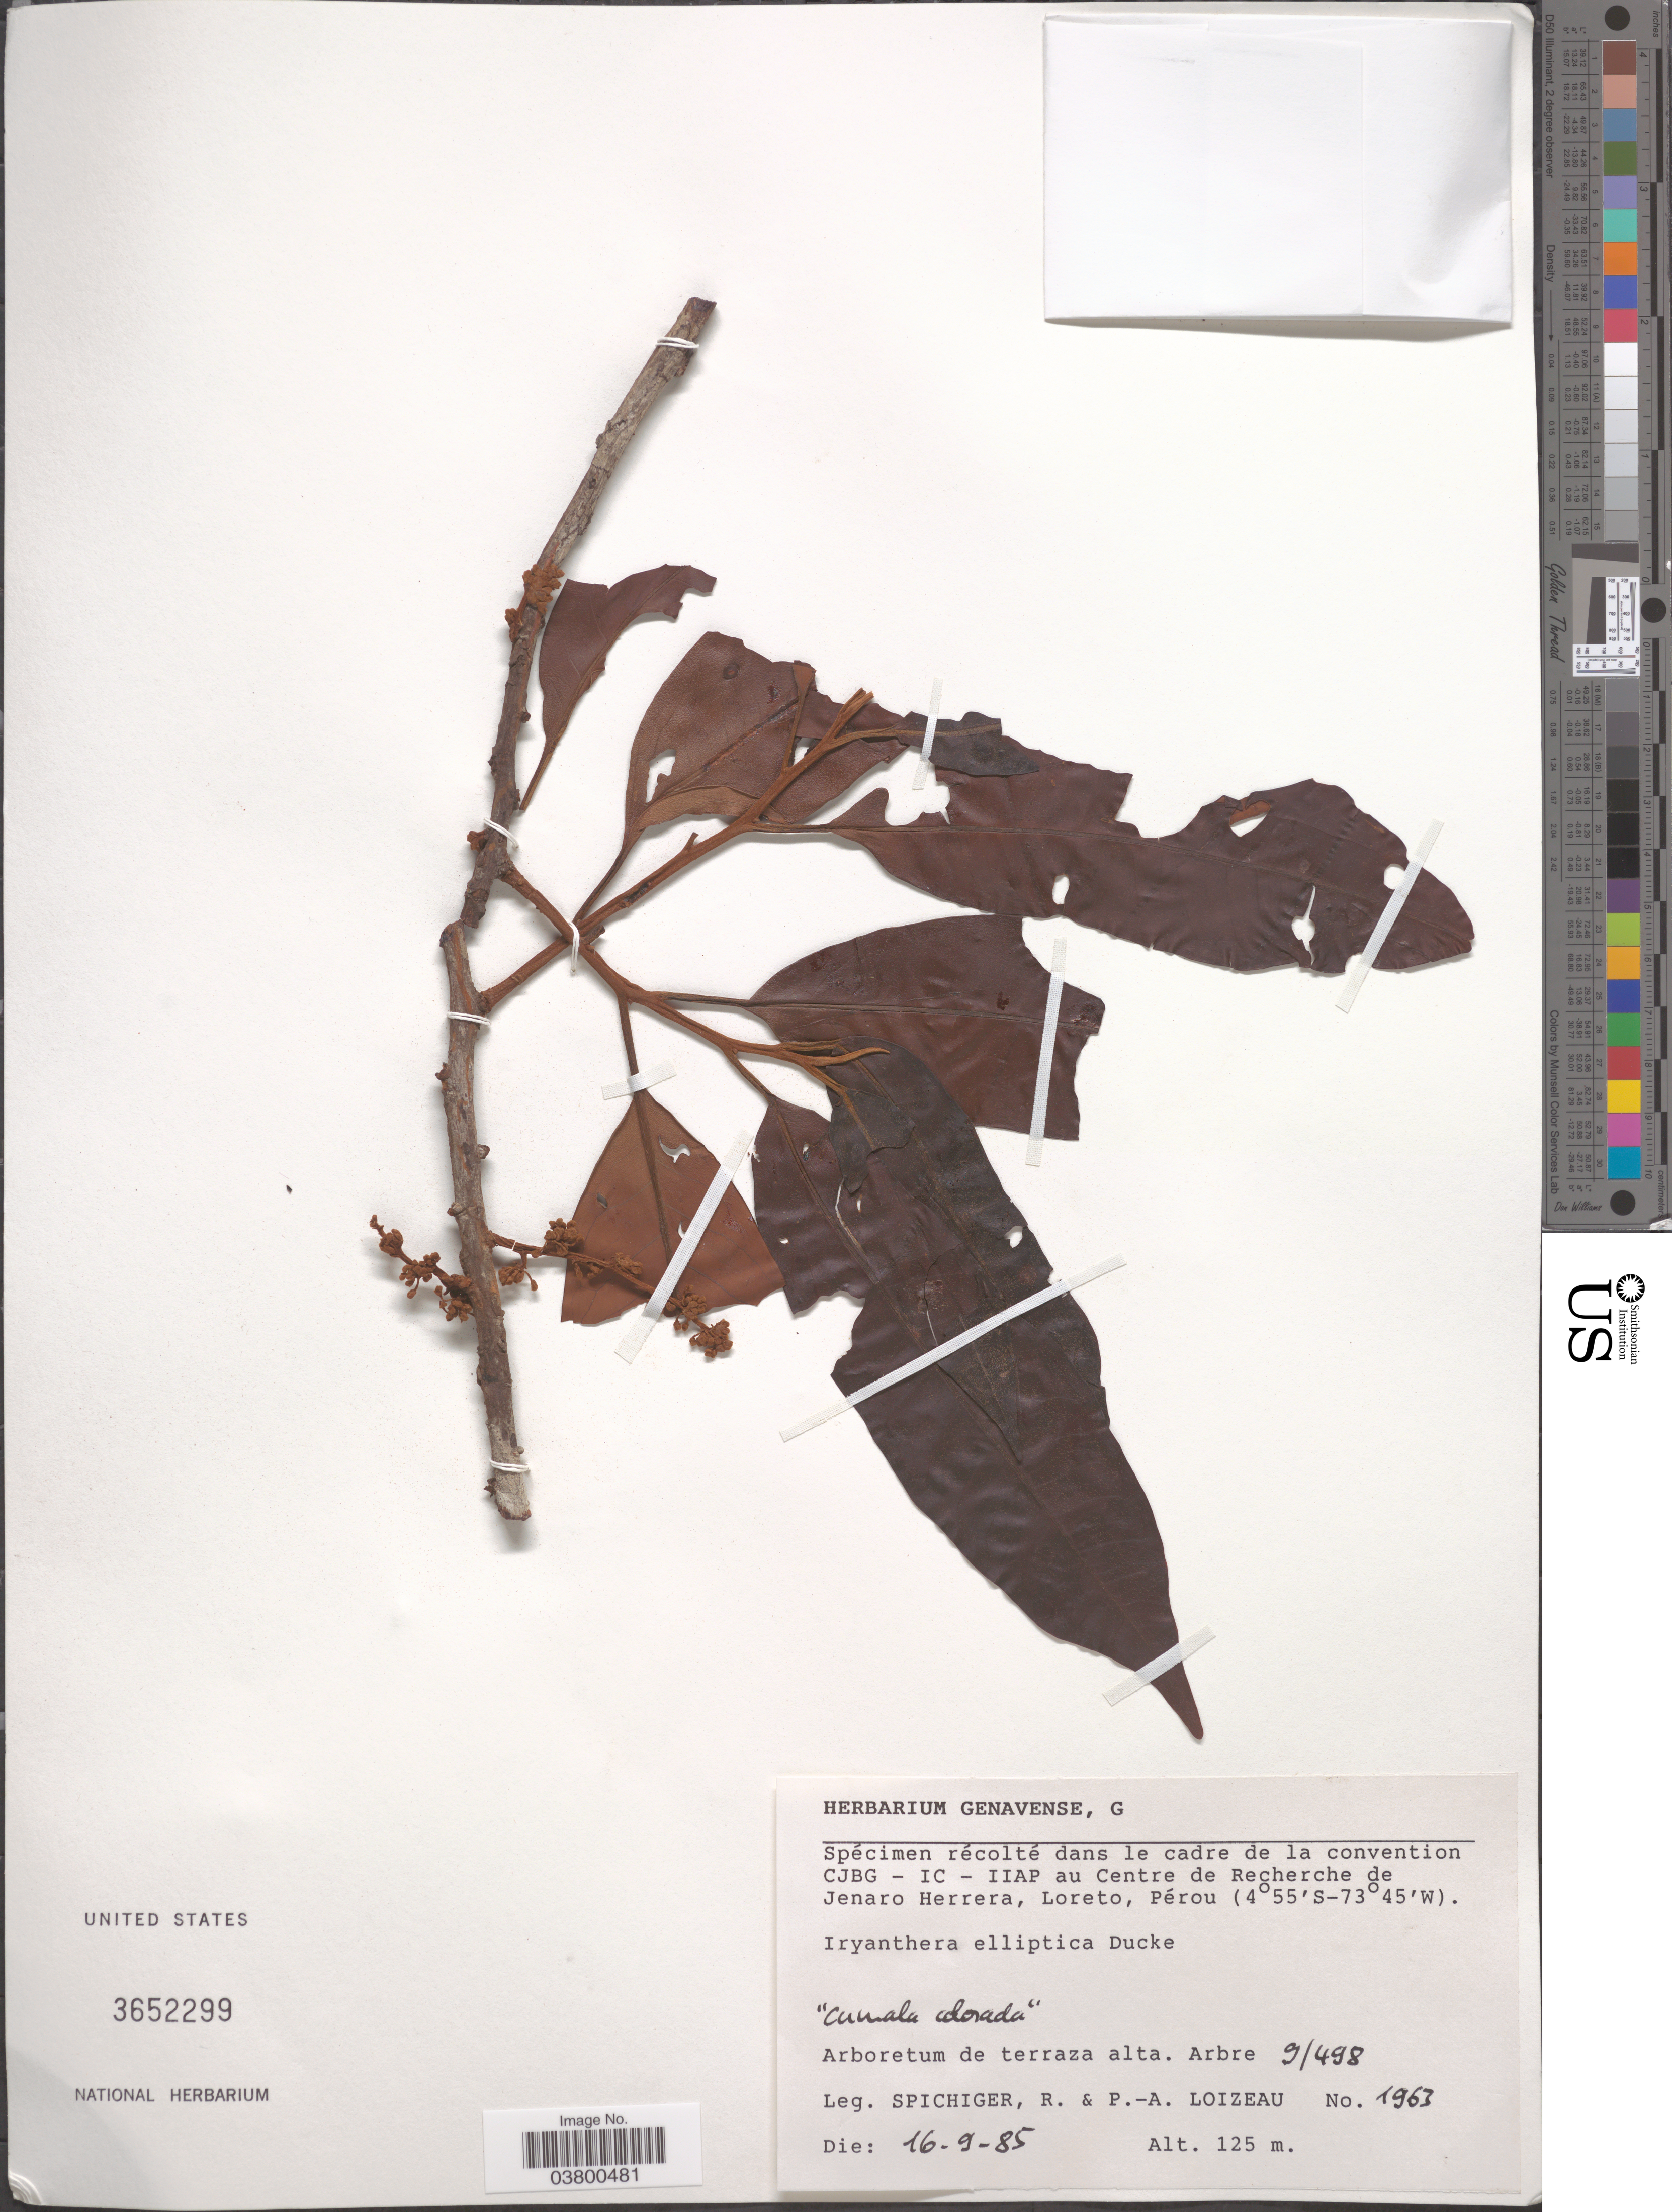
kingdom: Plantae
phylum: Tracheophyta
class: Magnoliopsida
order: Magnoliales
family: Myristicaceae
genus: Iryanthera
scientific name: Iryanthera elliptica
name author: Ducke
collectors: R. Spichiger & P. Loizeau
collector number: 1963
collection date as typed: Transcribed d/m/y: 16/9/85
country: Peru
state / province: Loreto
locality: Centre de Recherche de Jenaro Herrera, Loreto, Pérou. Arboretum de terraza alta - Arbre 9/498.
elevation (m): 125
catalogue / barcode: US 3652299